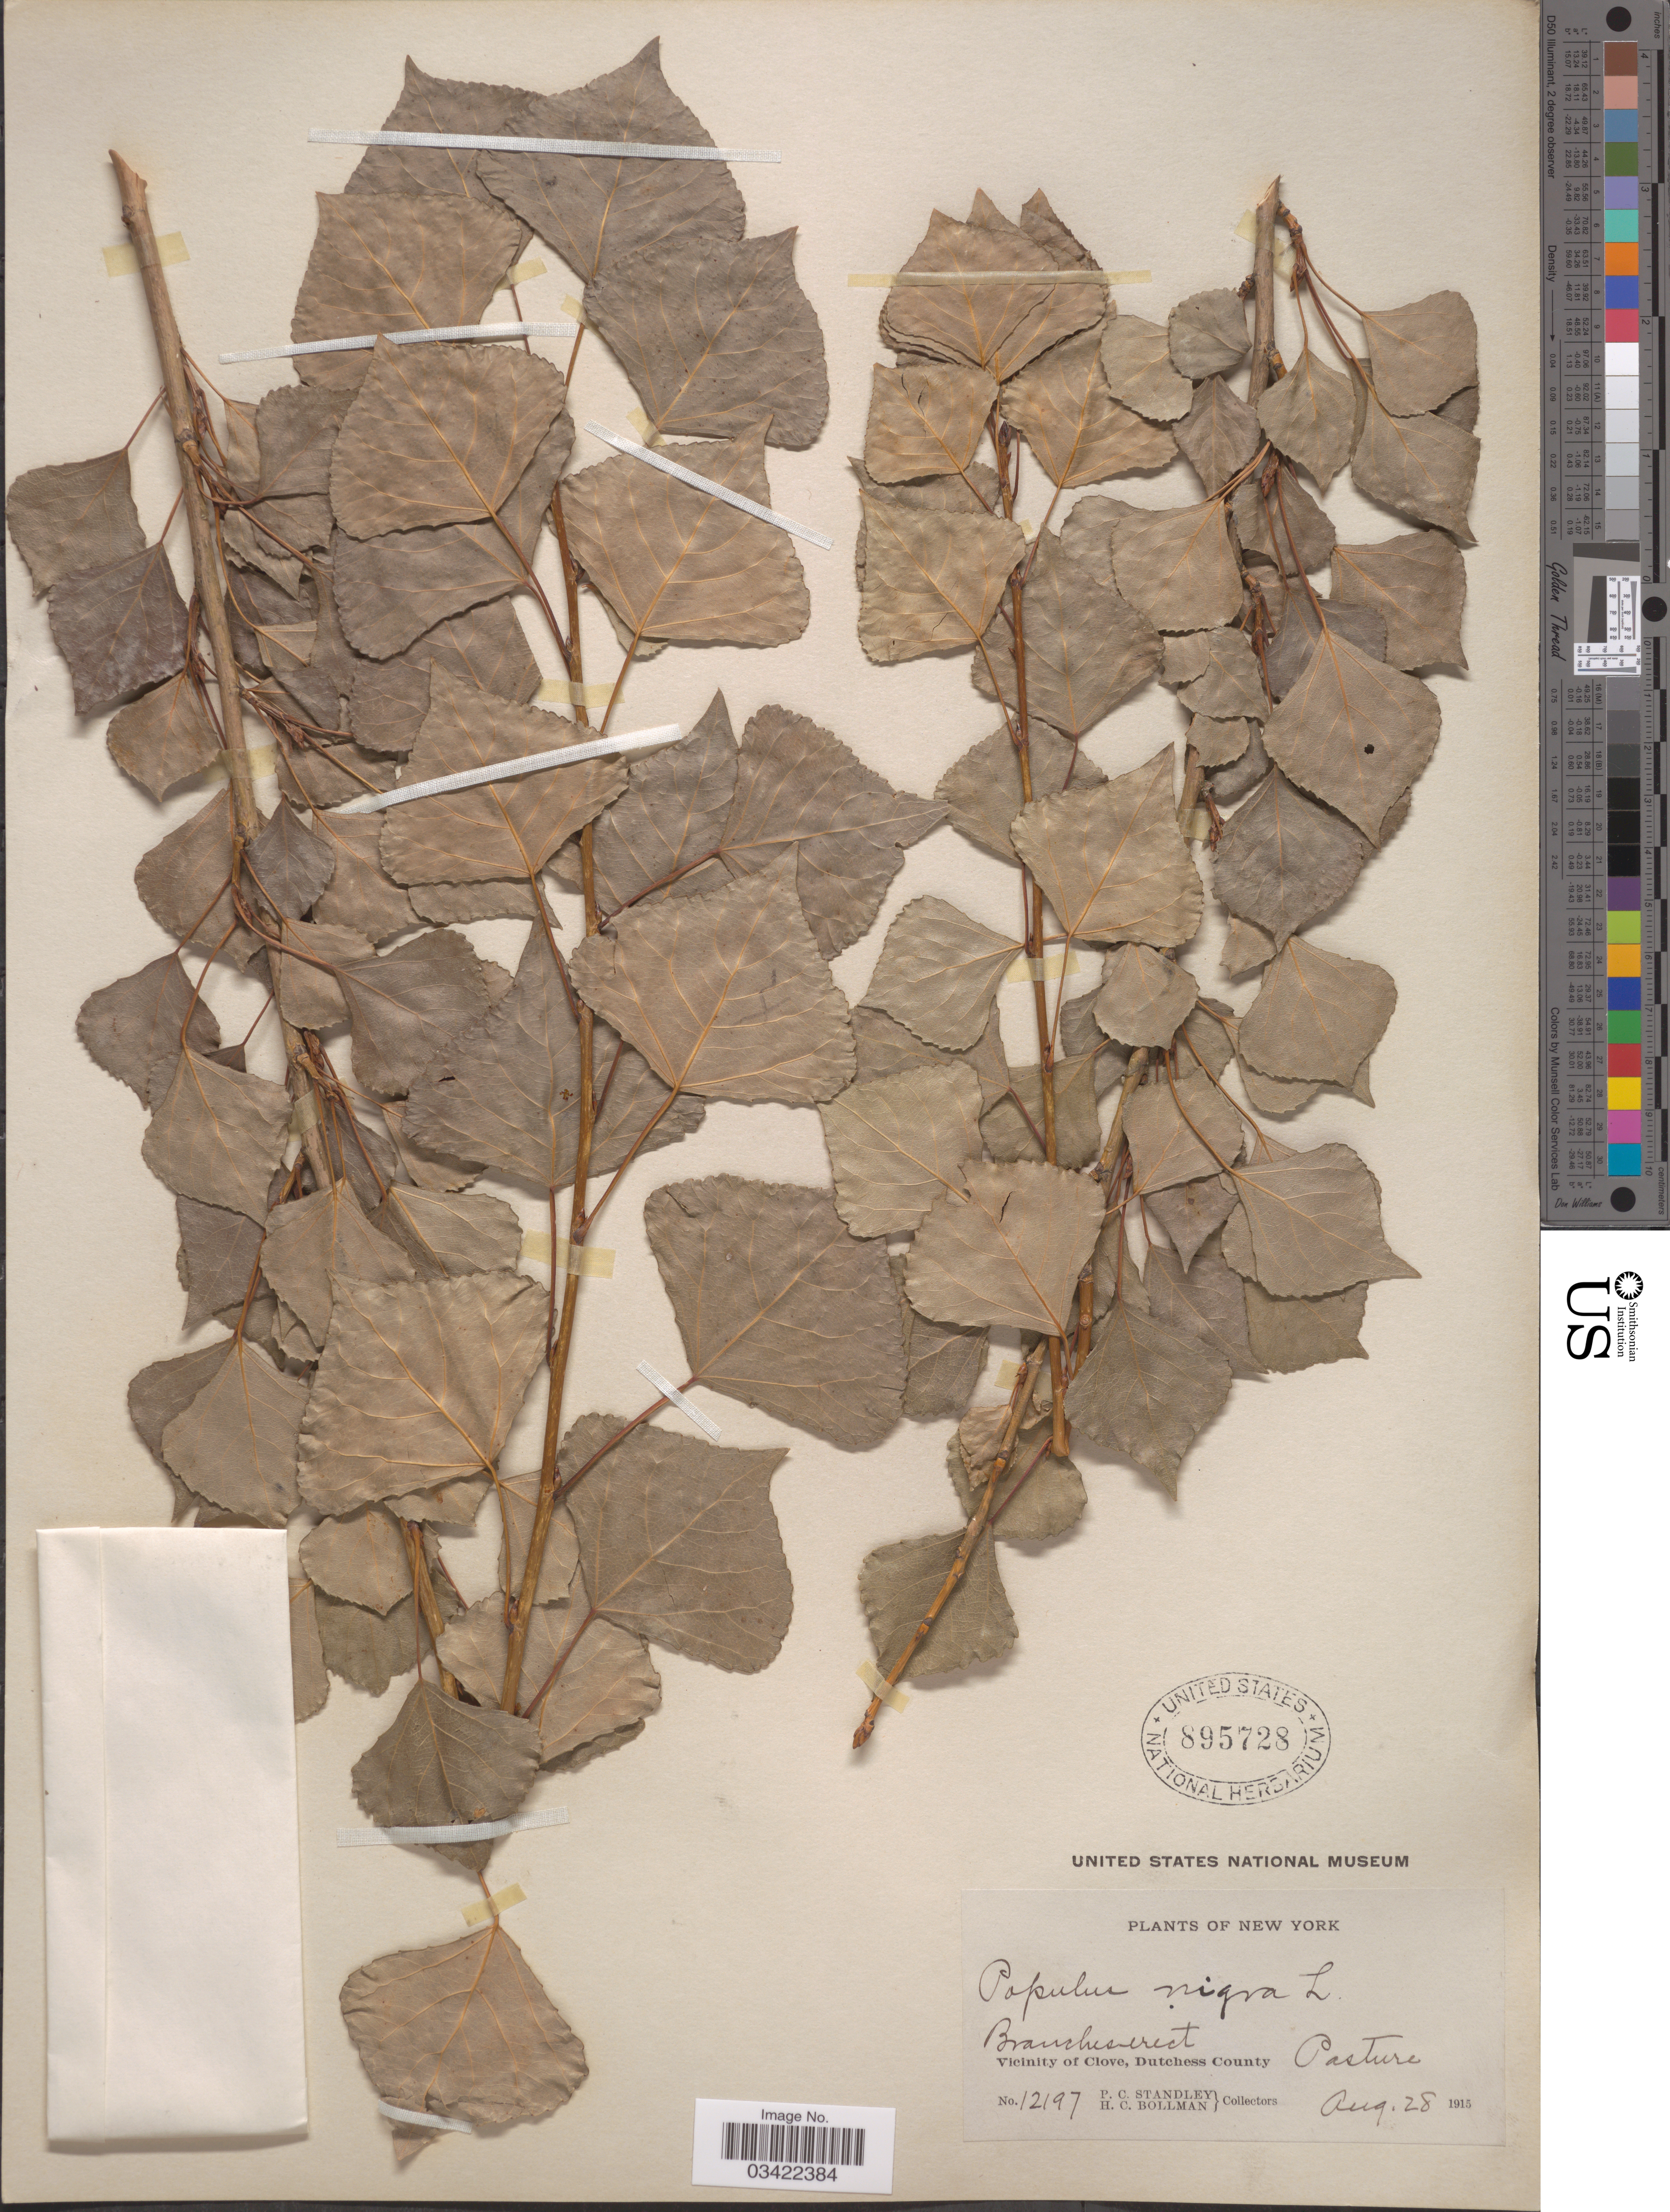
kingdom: Plantae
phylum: Tracheophyta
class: Magnoliopsida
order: Malpighiales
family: Salicaceae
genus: Populus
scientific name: Populus nigra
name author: L.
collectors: P. C. Standley & H. C. Bollman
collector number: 12197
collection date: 1915-08-28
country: United States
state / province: New York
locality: Vicinity of Clove, Duchess County.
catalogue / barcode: US 895728